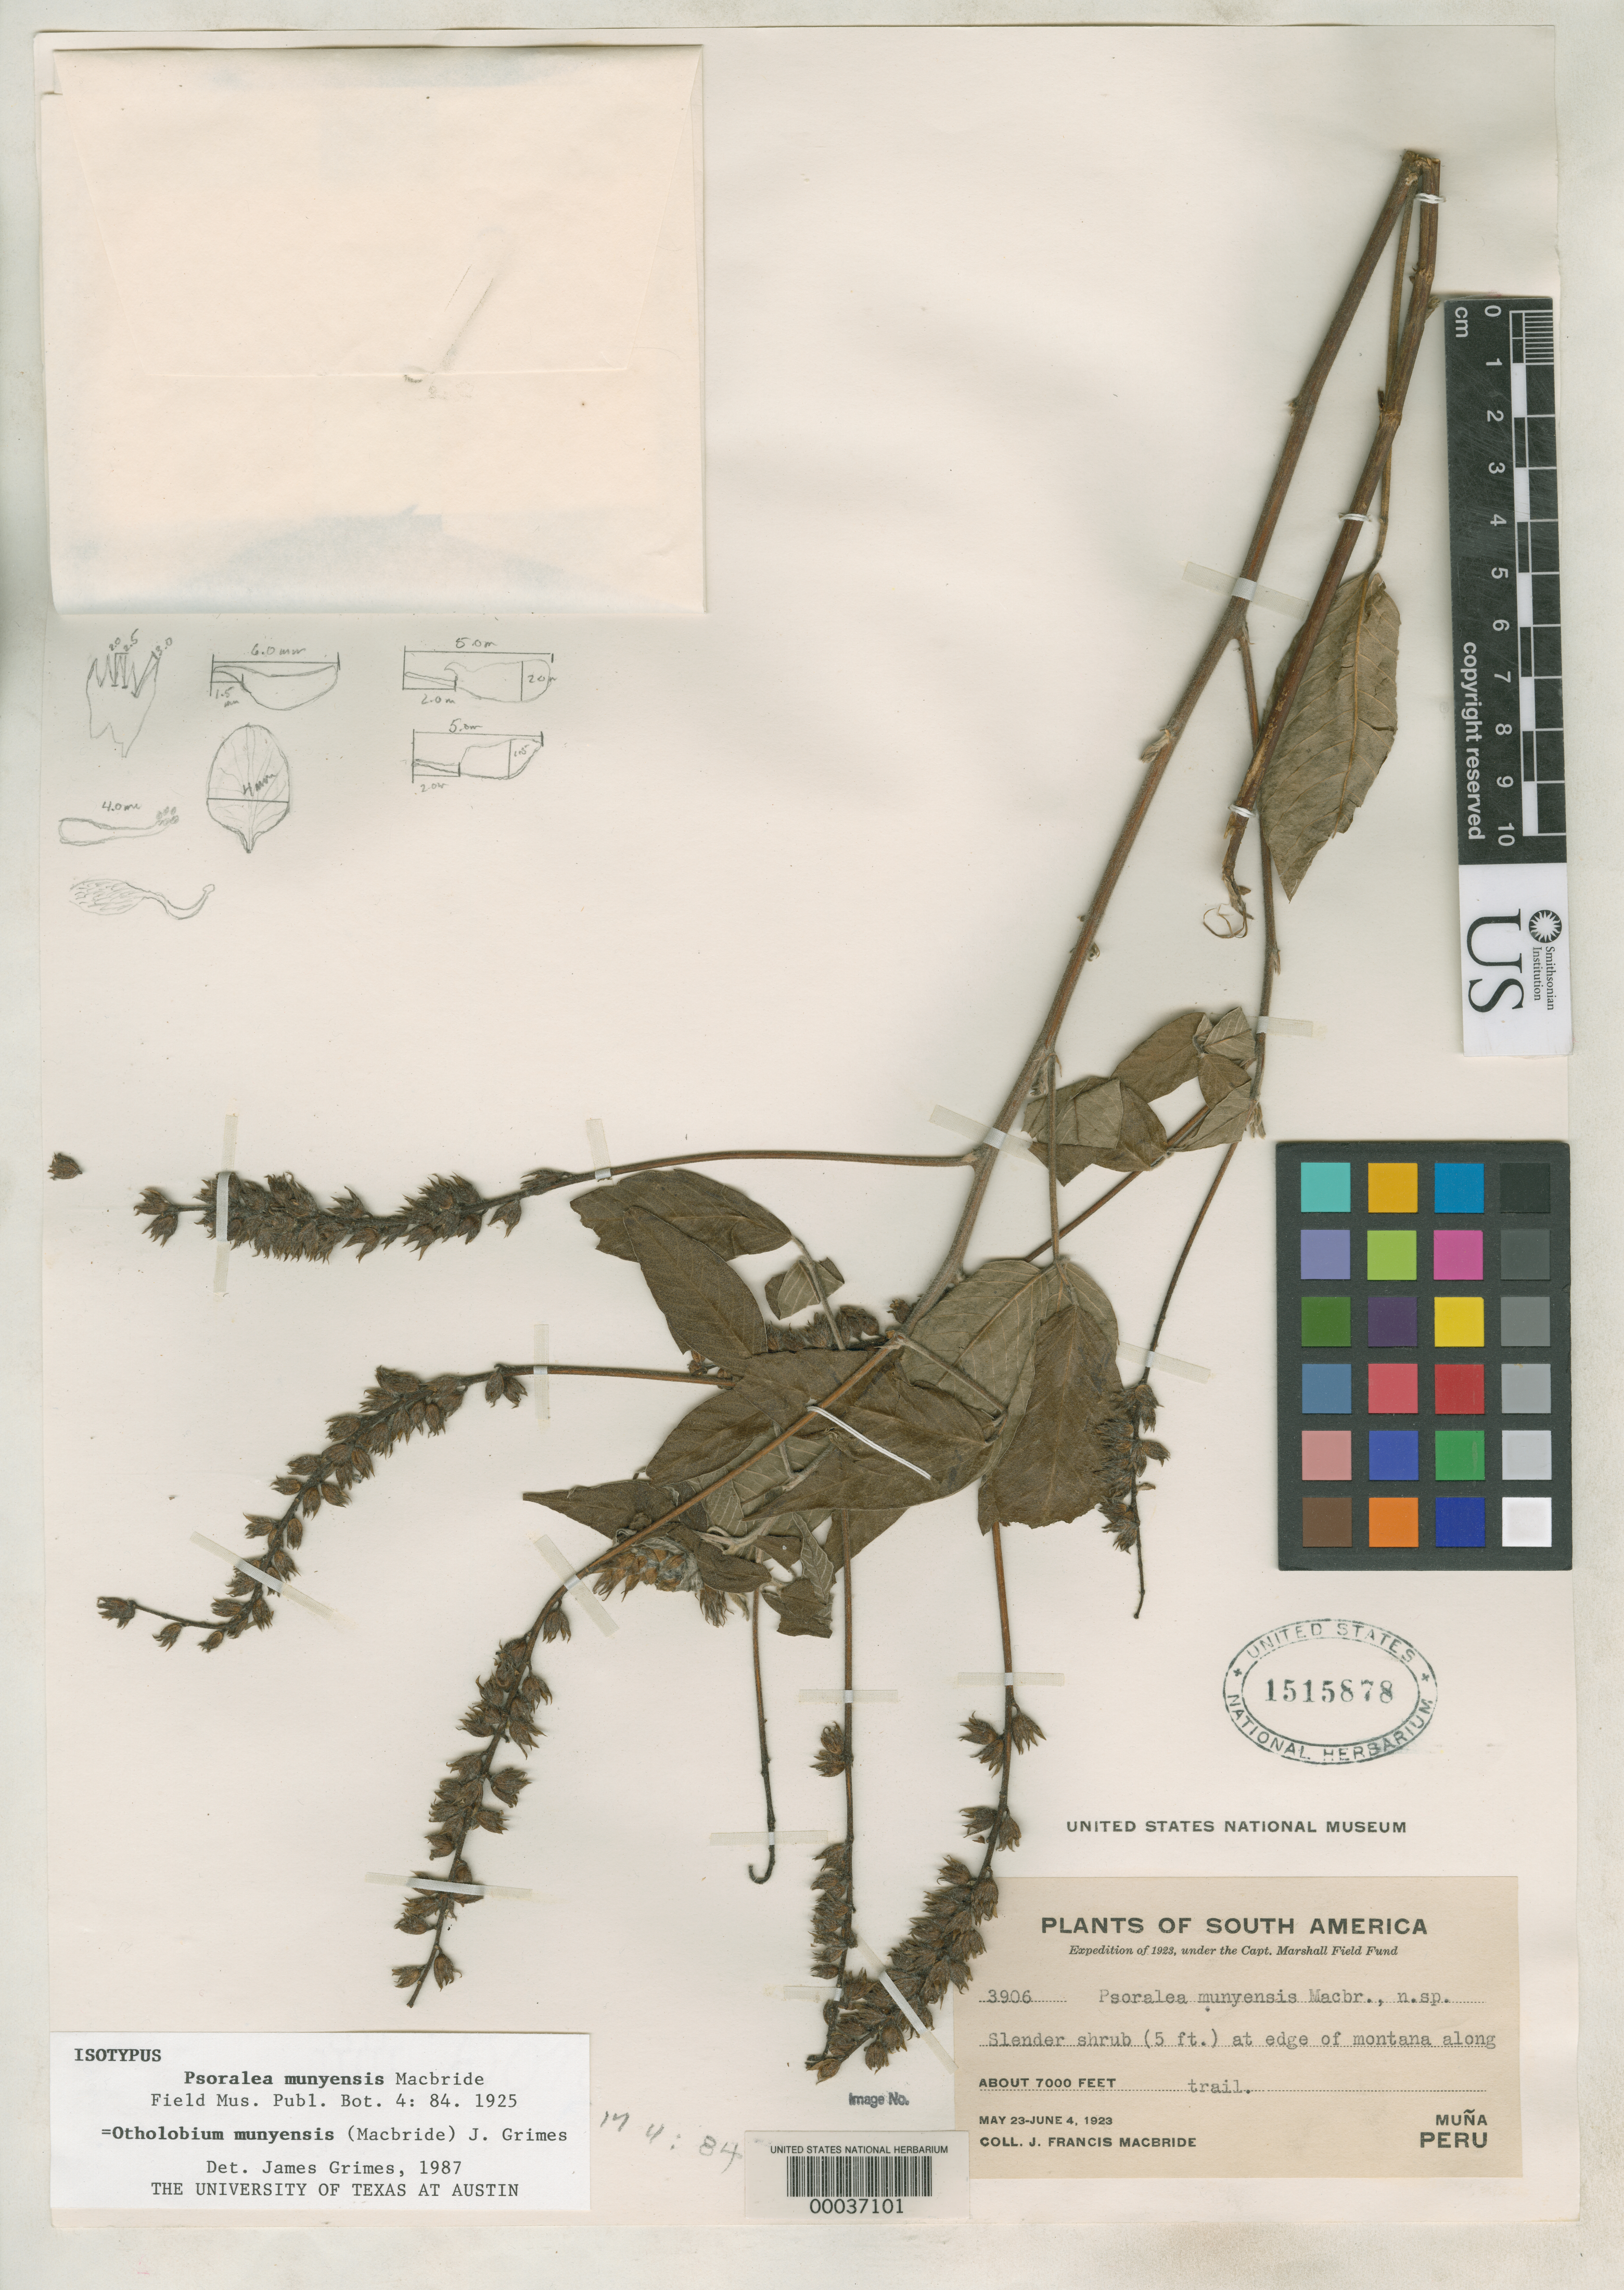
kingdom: Plantae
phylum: Tracheophyta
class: Magnoliopsida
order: Fabales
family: Fabaceae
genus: Psoralea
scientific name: Psoralea munyensis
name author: J.F. Macbr.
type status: Isotype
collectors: J. F. Macbride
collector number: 3906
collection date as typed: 23 May 1923 to 04 Jun 1923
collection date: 1923-05-23/1923-06-04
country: Peru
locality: Muña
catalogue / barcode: US 1515878